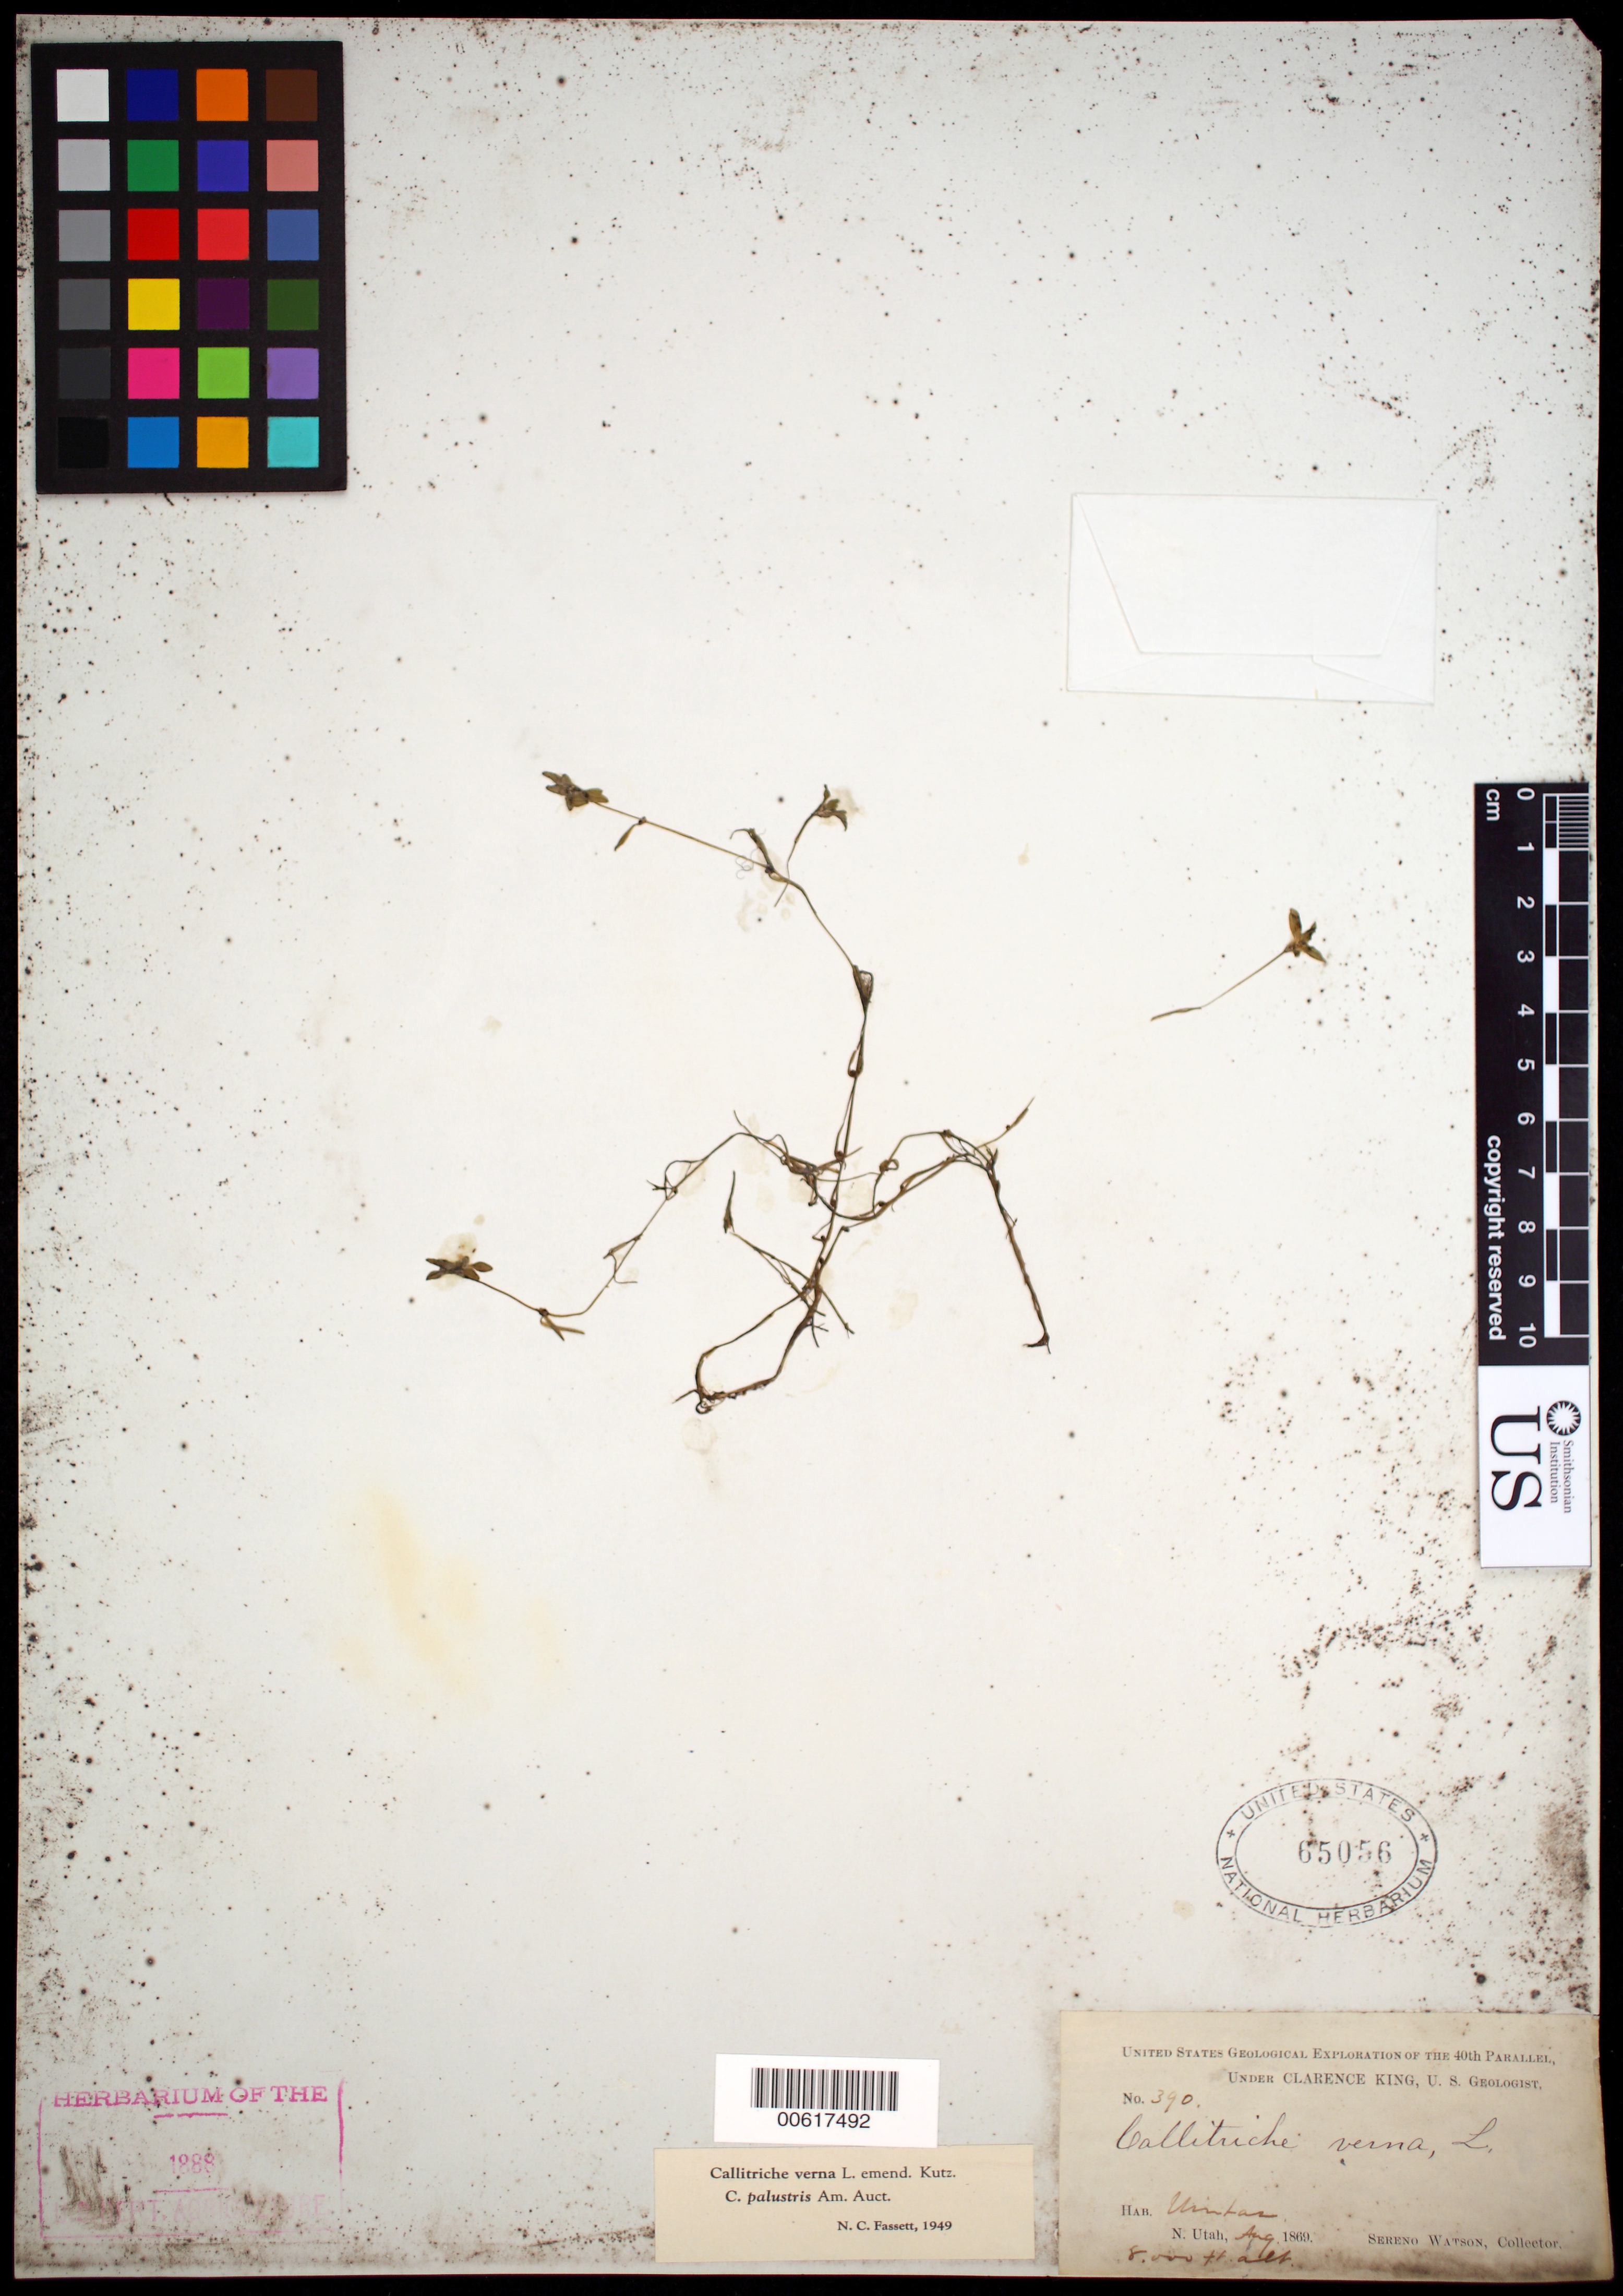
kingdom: Plantae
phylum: Tracheophyta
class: Magnoliopsida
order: Lamiales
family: Plantaginaceae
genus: Callitriche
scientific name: Callitriche verna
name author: L.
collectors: S. Watson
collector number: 390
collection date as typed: Aug 1869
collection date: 1869-08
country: United States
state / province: Utah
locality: Uintas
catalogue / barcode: US 65056